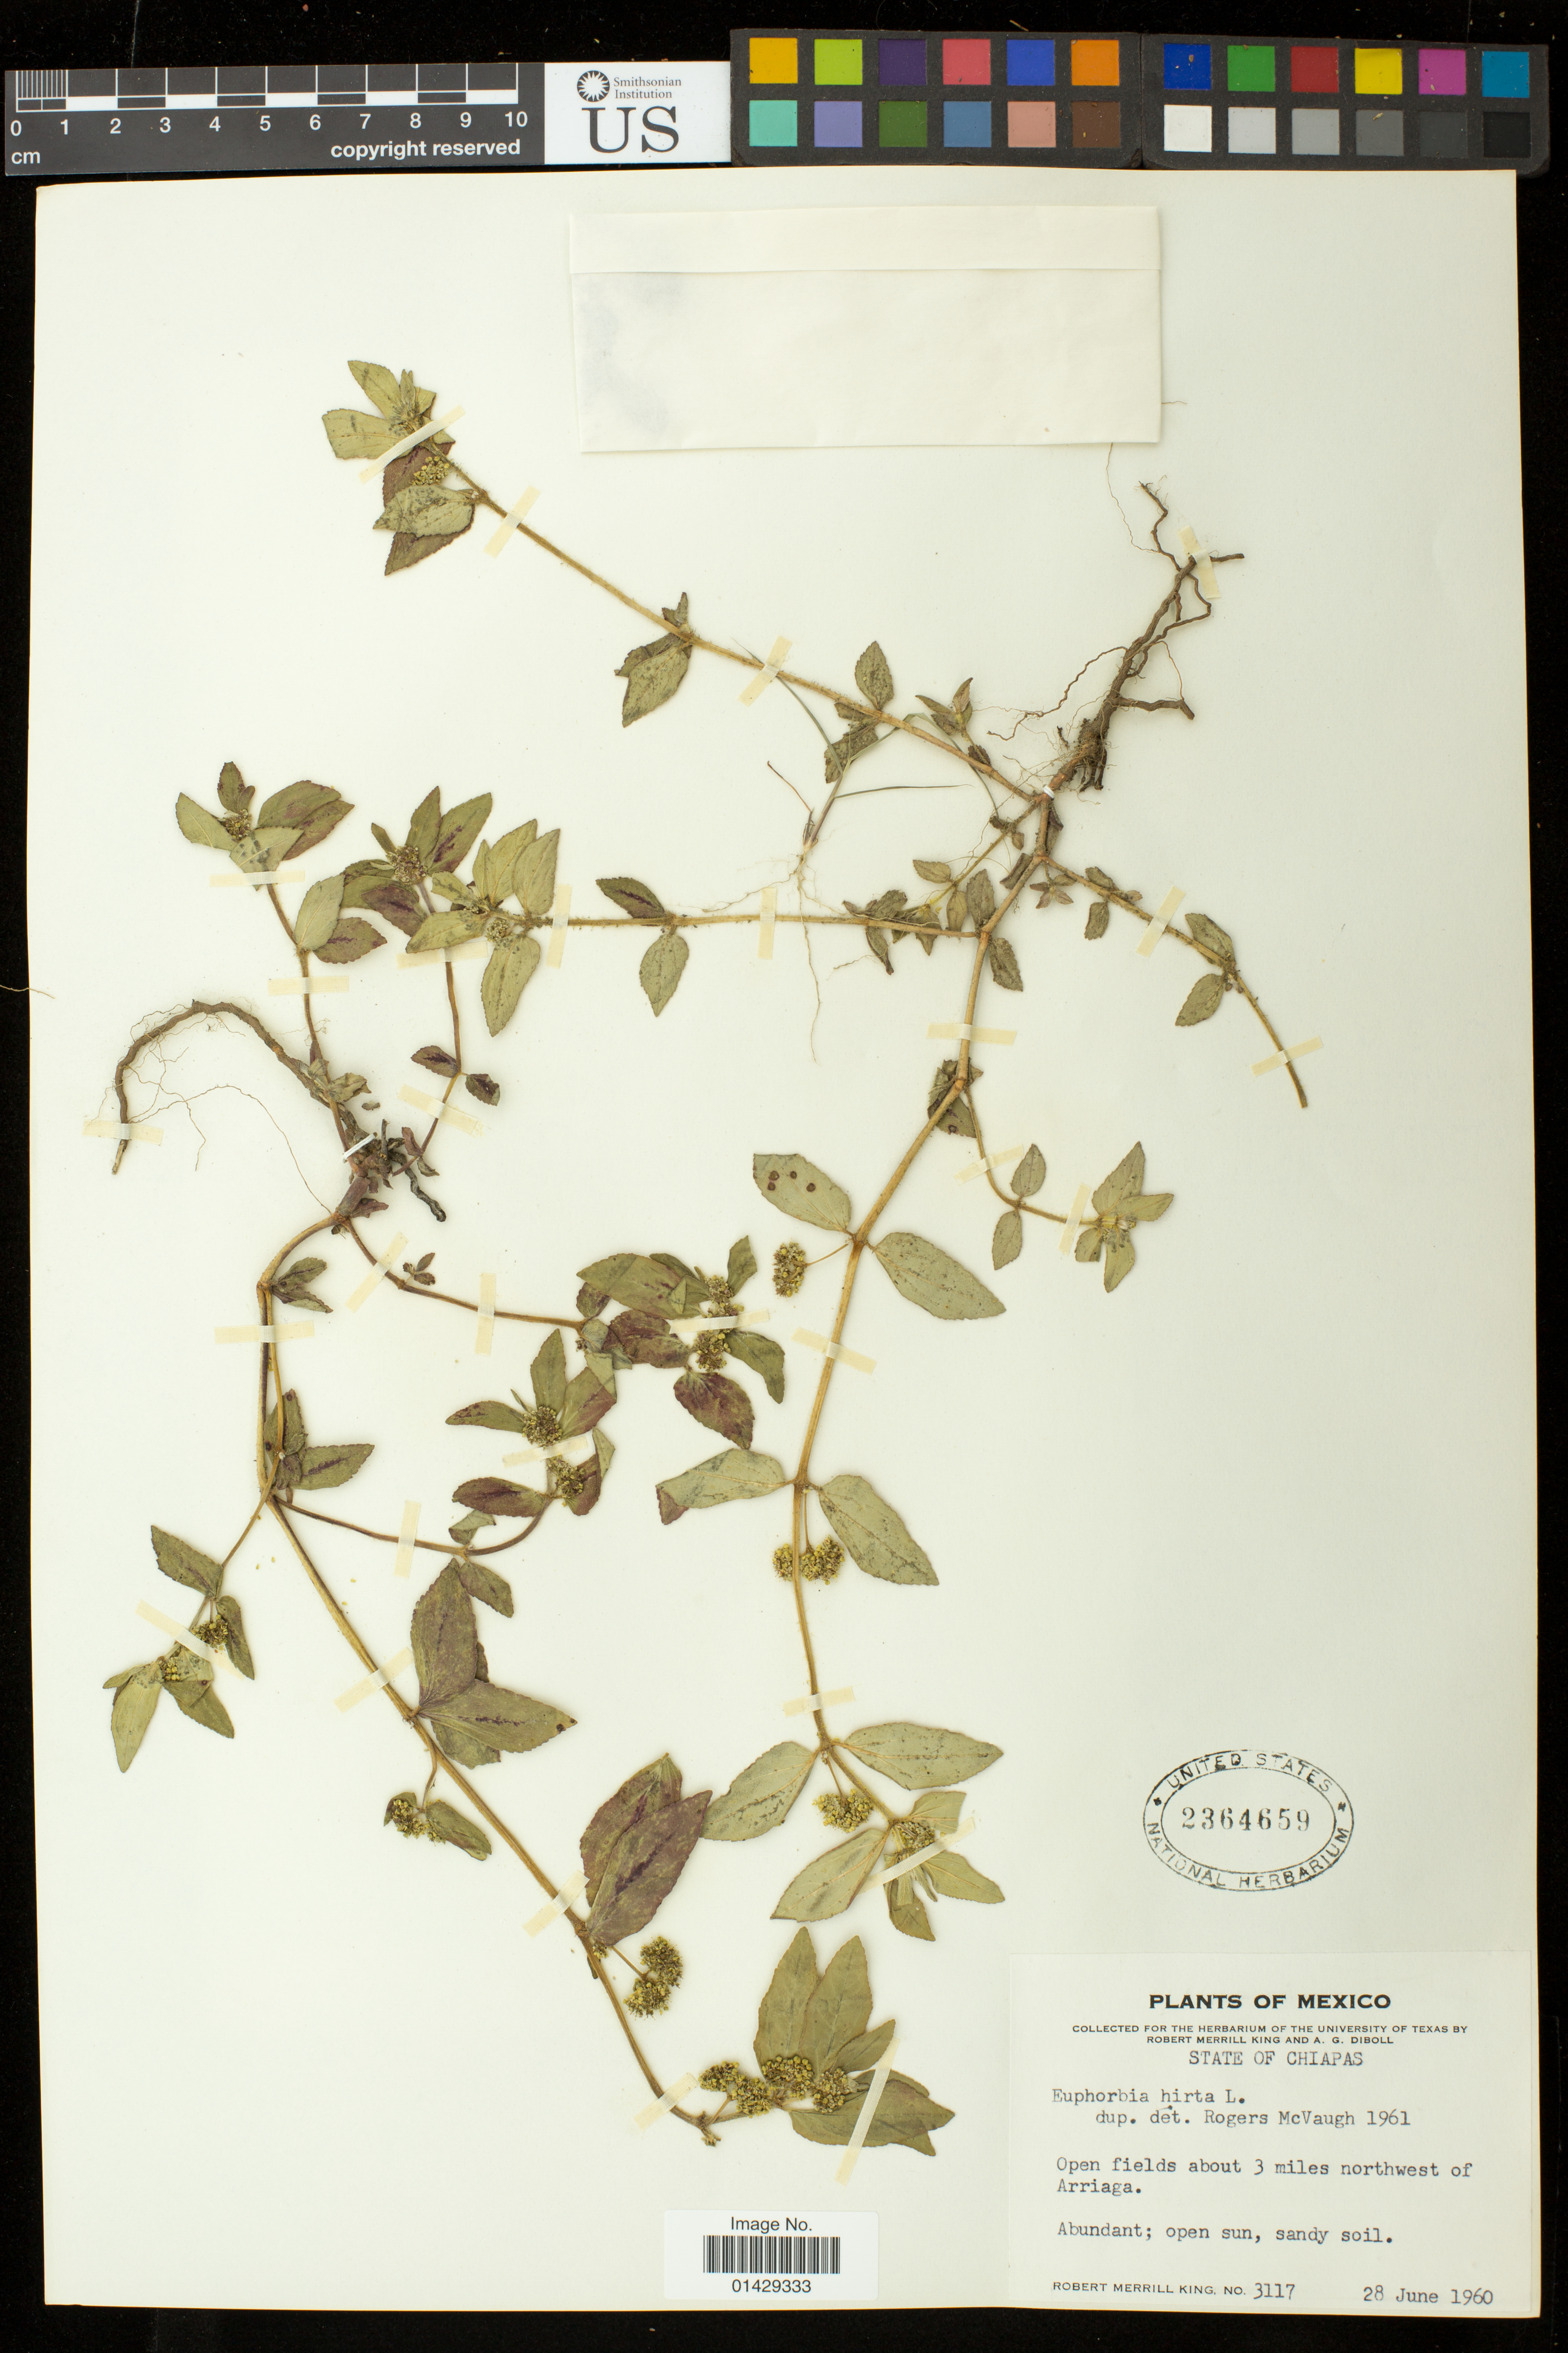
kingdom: Plantae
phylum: Tracheophyta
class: Magnoliopsida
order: Malpighiales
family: Euphorbiaceae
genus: Euphorbia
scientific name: Euphorbia hirta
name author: L.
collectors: R. M. King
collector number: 3117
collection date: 1960-06-28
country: Mexico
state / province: Chiapas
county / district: Arriaga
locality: Open fields about 3 miles northwest of Arriaga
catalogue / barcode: US 2364659